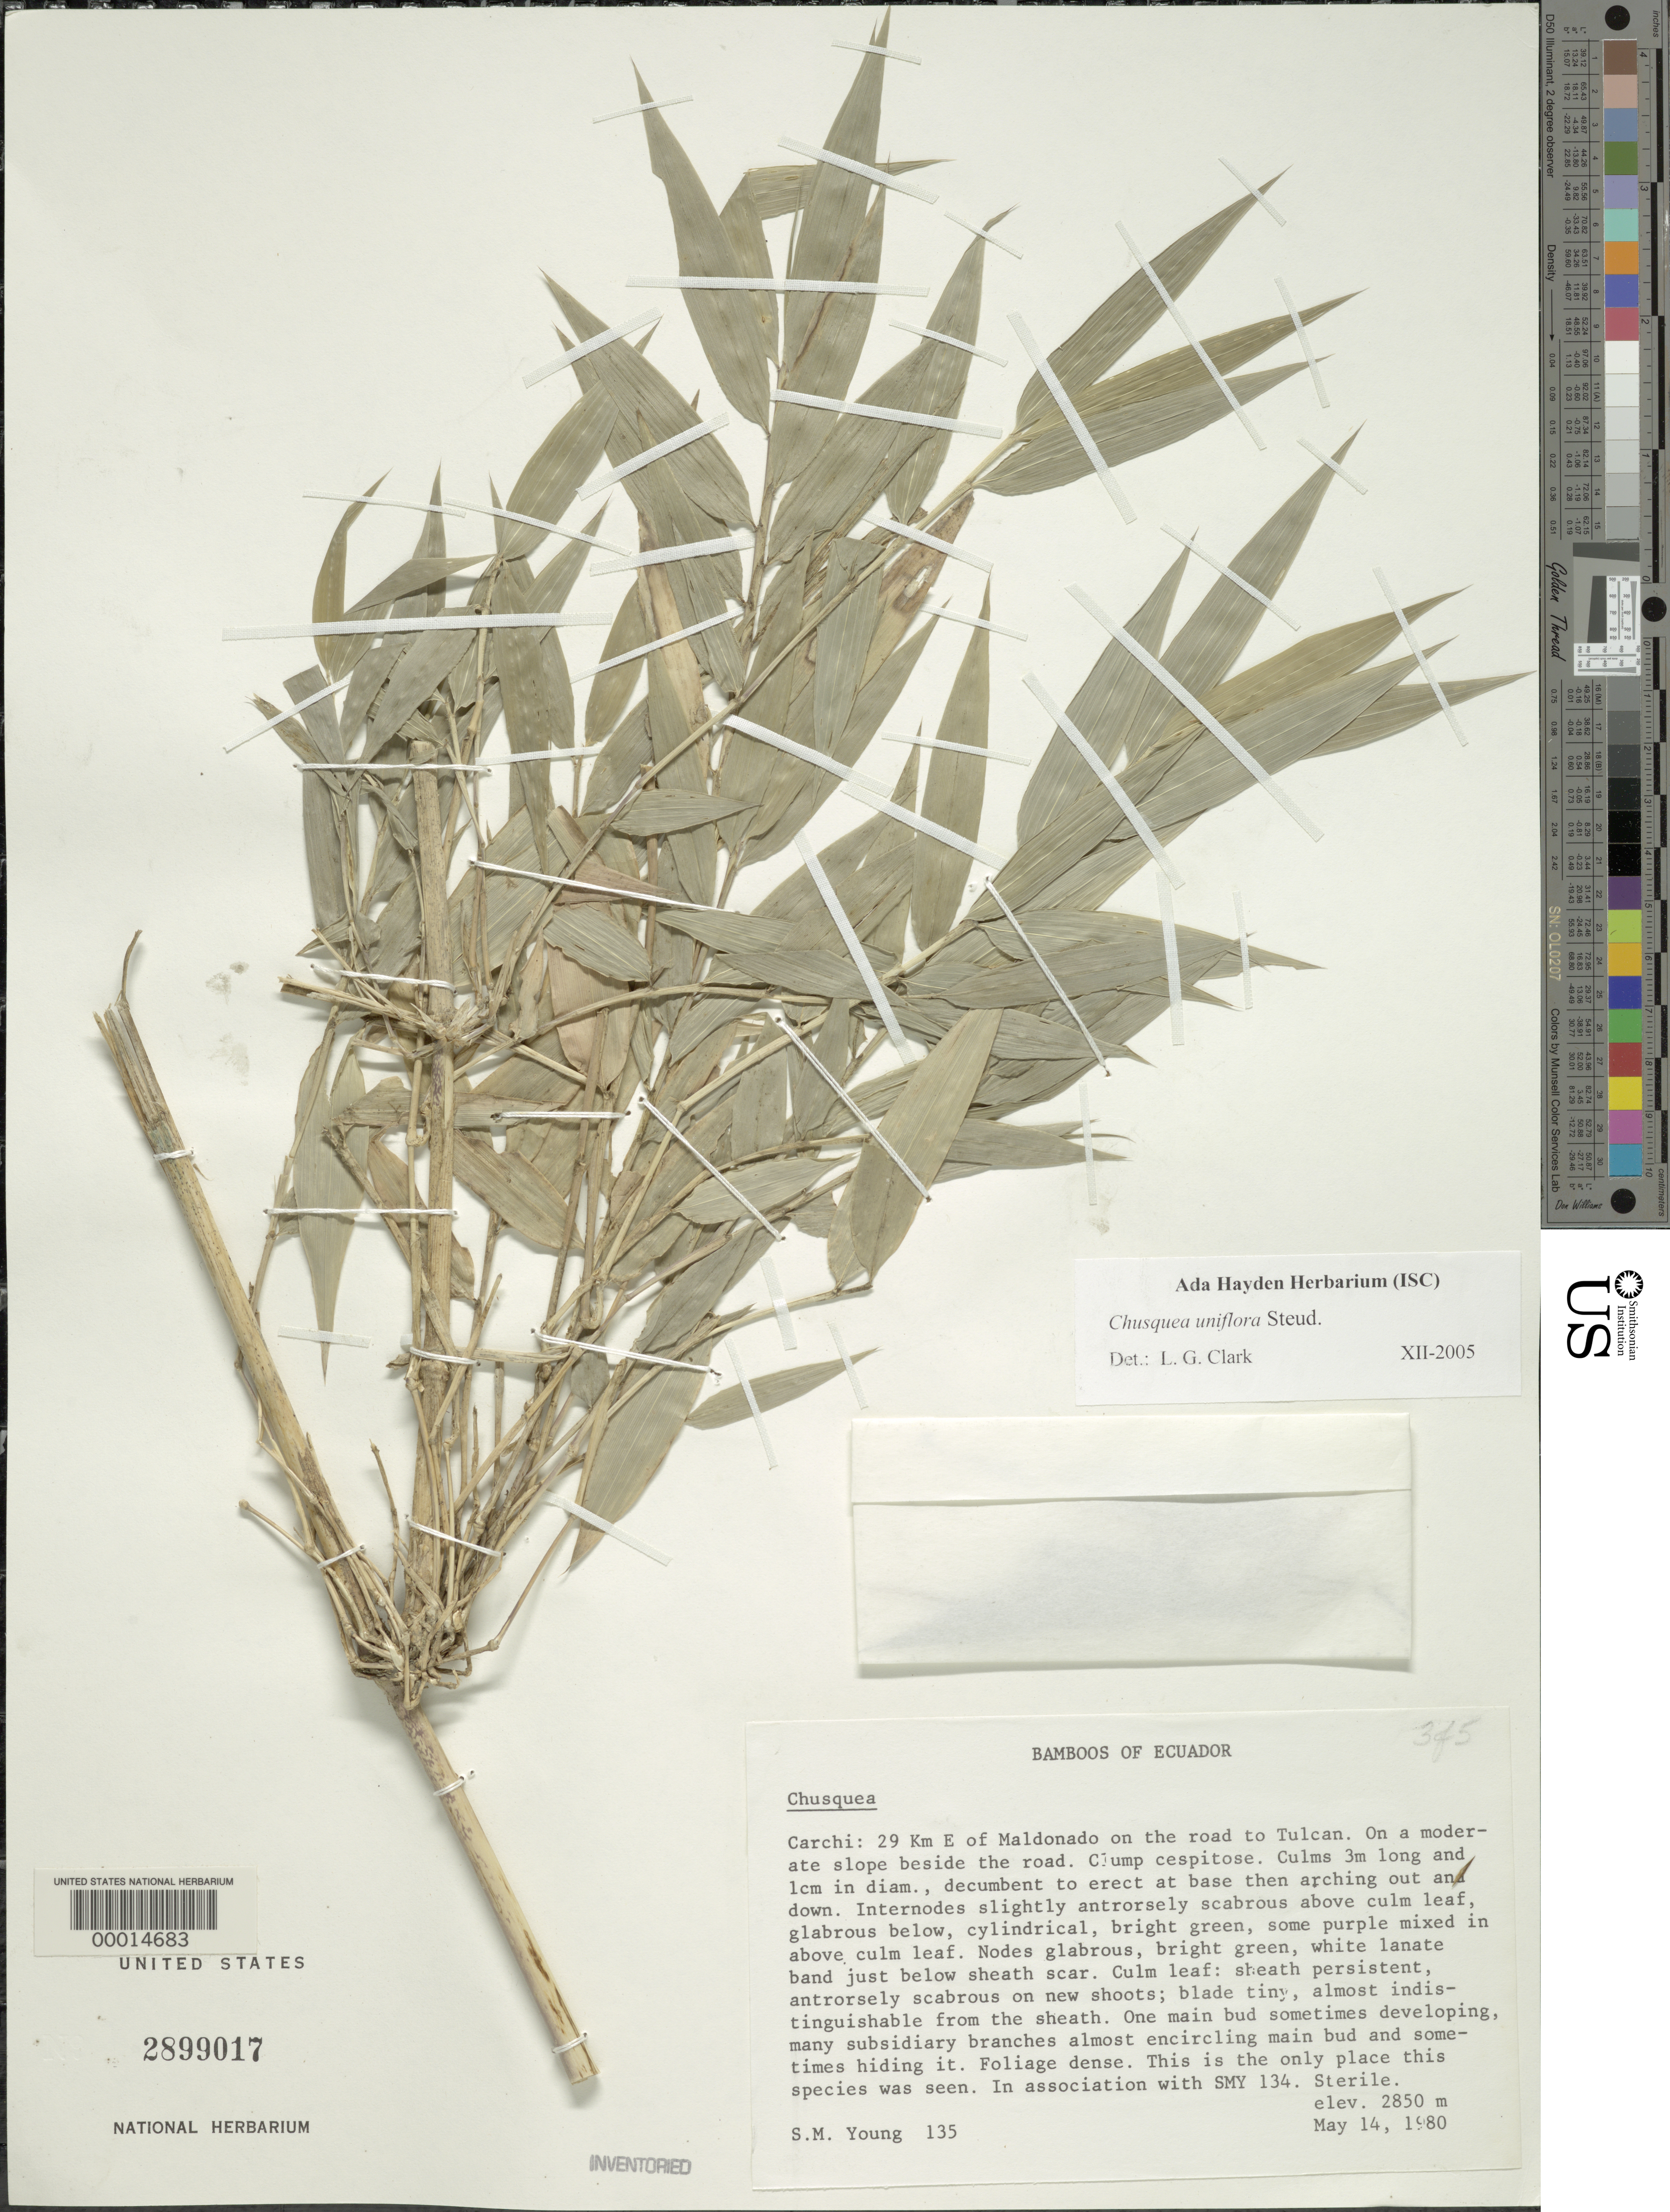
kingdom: Plantae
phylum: Tracheophyta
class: Liliopsida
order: Poales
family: Poaceae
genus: Chusquea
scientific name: Chusquea uniflora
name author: Steud.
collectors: S. Young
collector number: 135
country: Ecuador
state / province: Carchi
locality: E of Maldonado on road to Tulcan.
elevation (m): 2850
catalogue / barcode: US 2899017